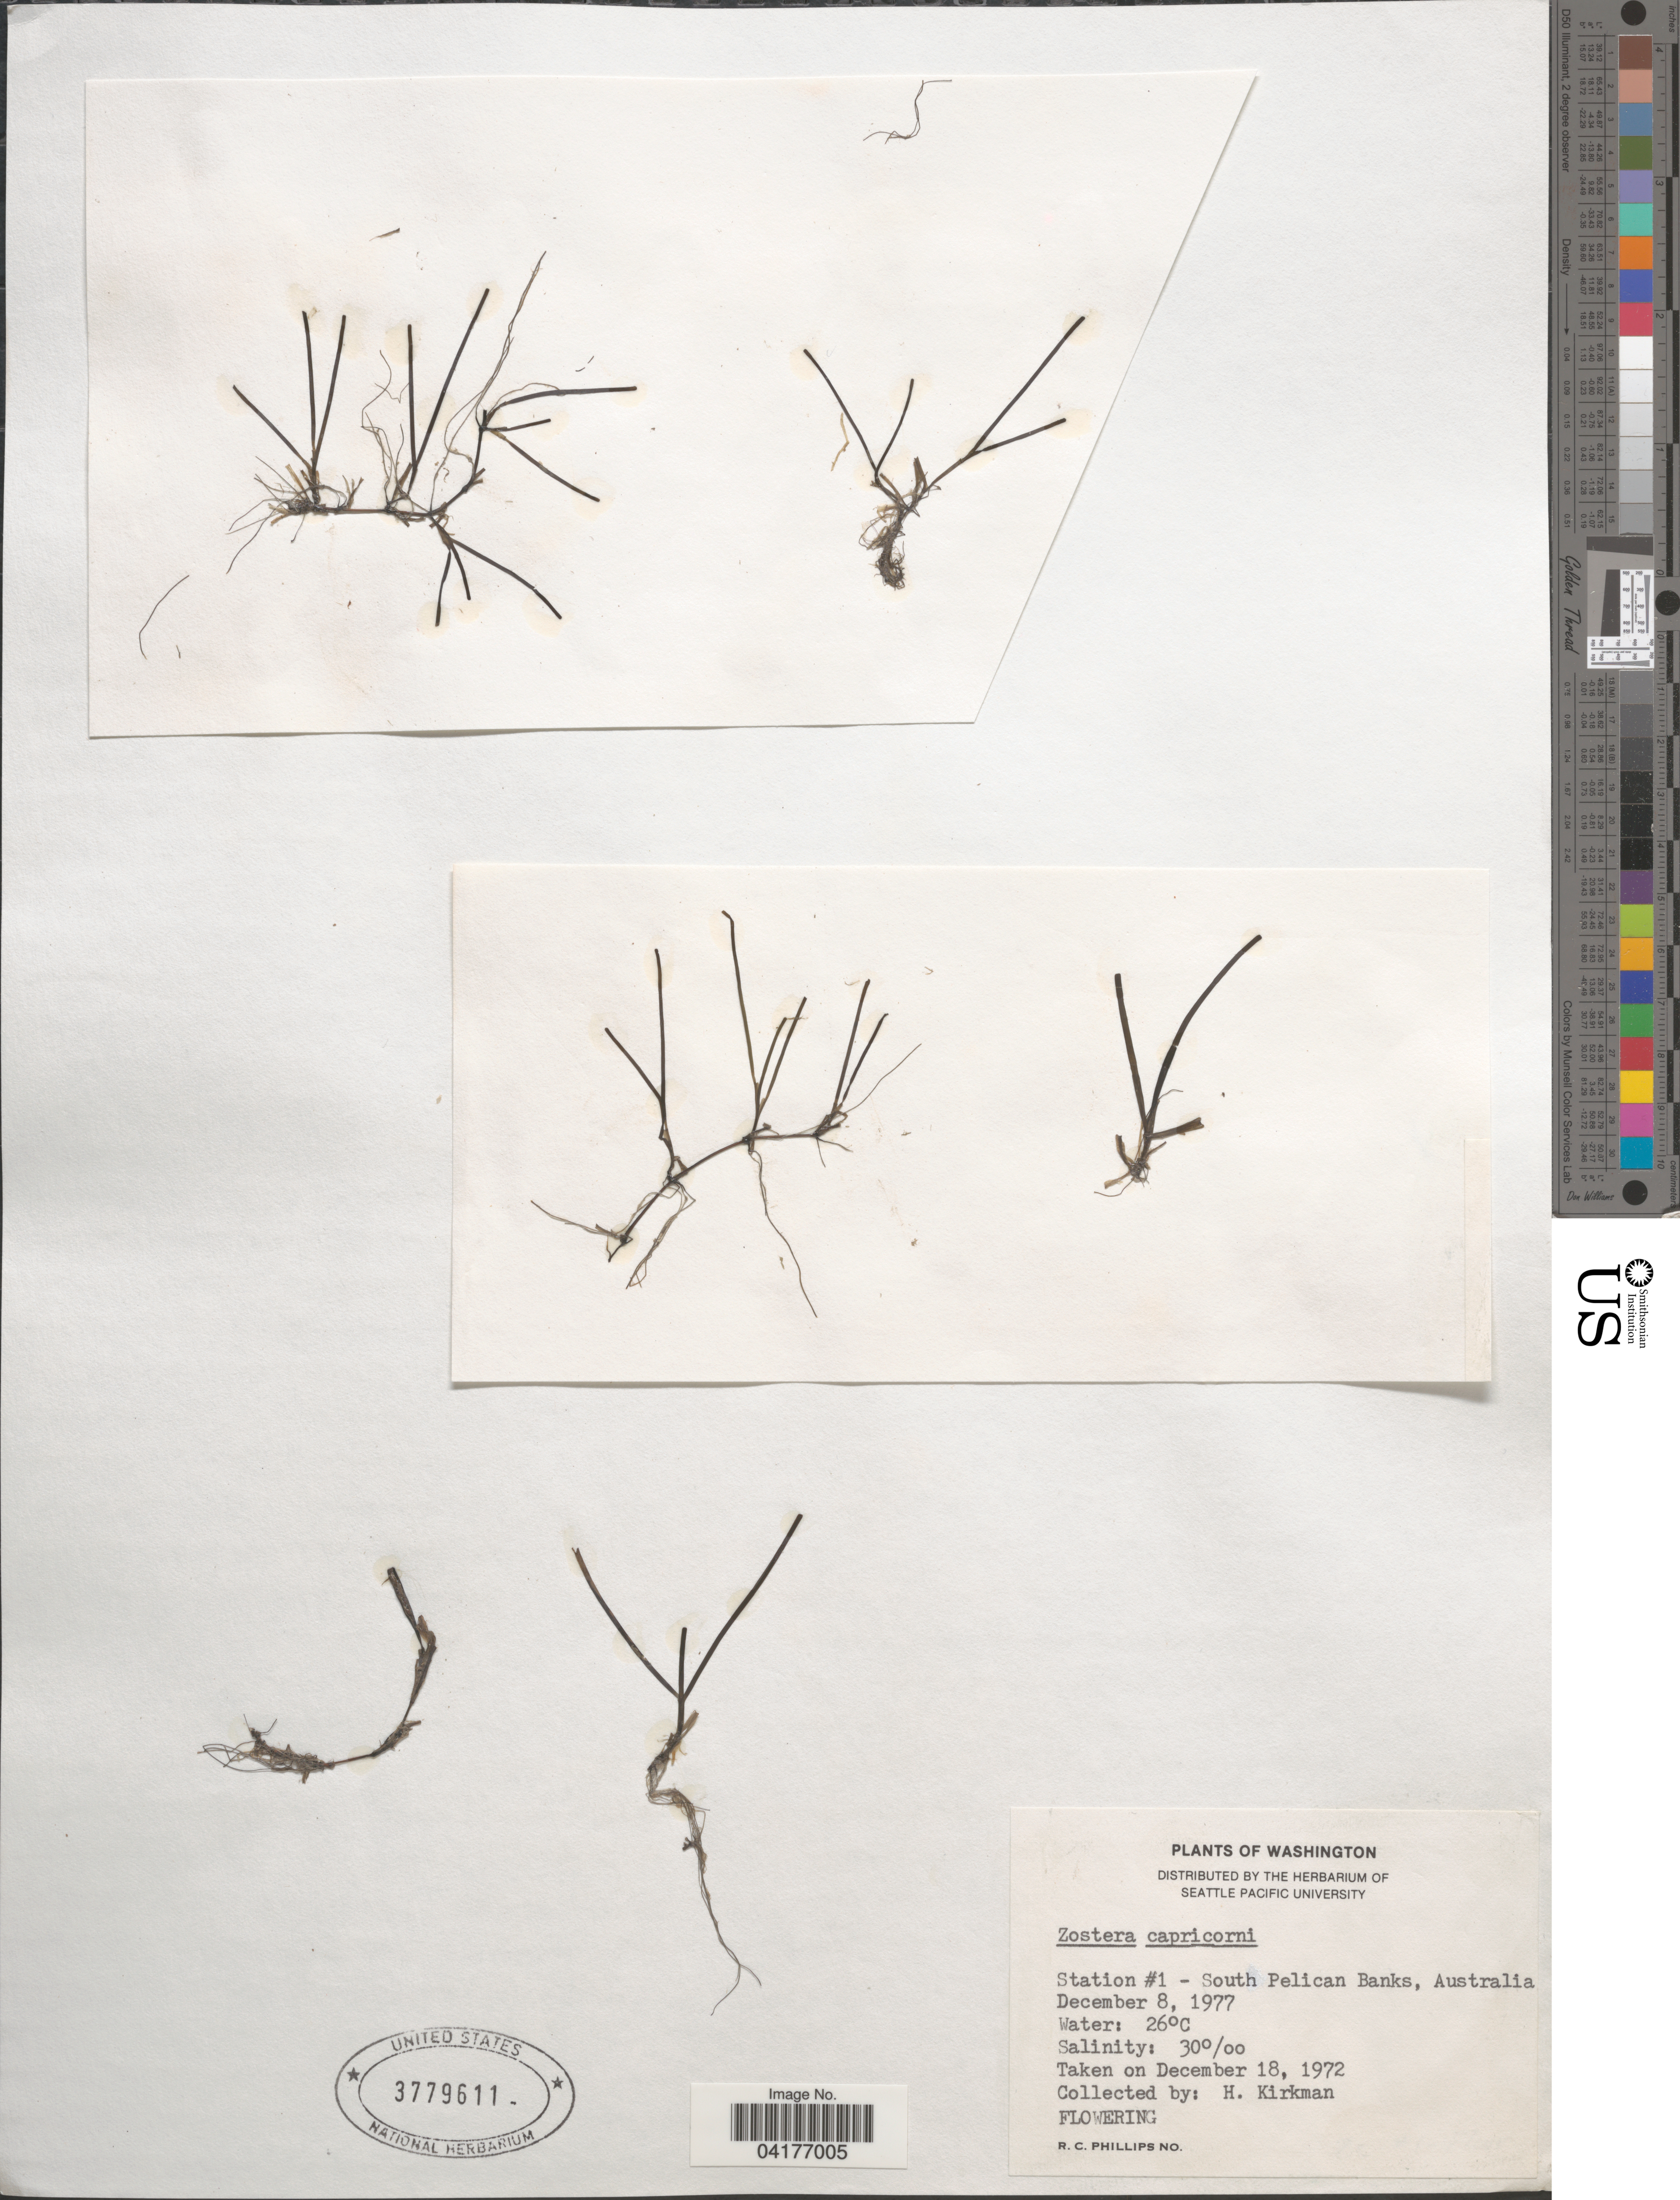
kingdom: Plantae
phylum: Tracheophyta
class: Liliopsida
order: Alismatales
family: Zosteraceae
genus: Zostera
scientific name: Zostera capricorni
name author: Asch.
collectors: H. Kirkman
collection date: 1977-12-08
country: Australia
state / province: Queensland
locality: Station #1 - South Pelican Banks.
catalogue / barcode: US 3779611